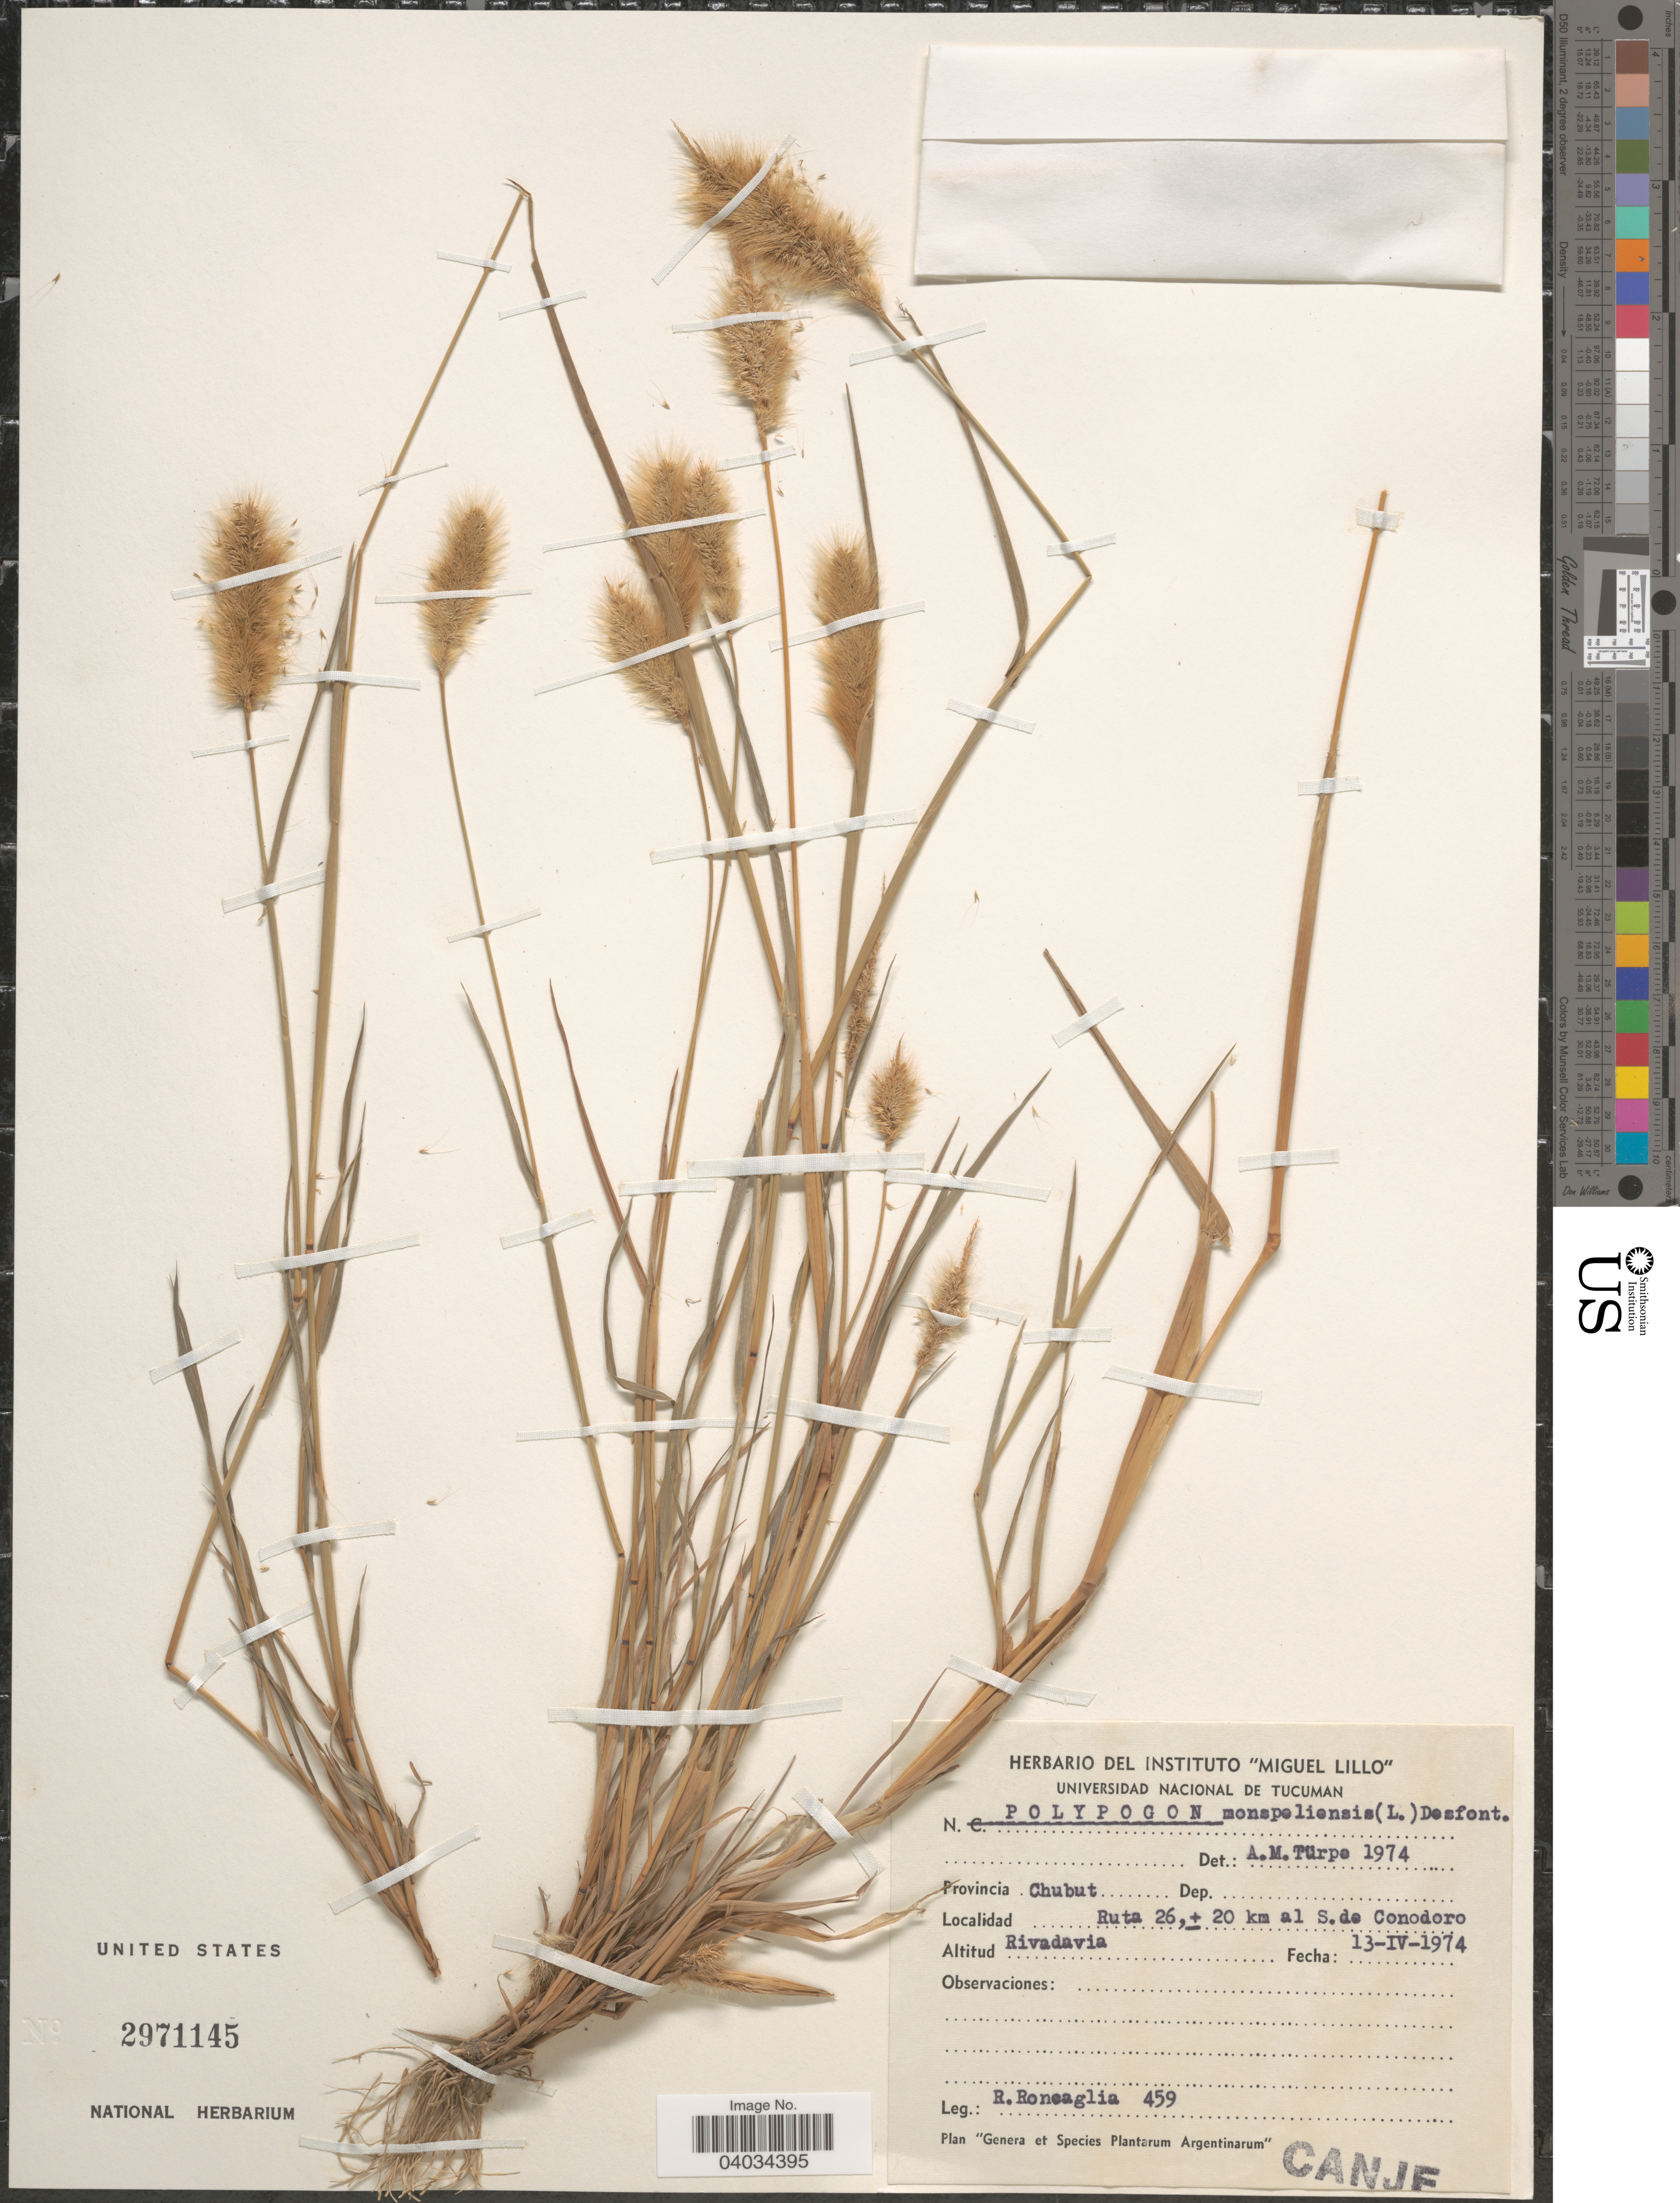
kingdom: Plantae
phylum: Tracheophyta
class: Liliopsida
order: Poales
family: Poaceae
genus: Polypogon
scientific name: Polypogon monspeliensis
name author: (L.) Desf.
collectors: R. Ronoaglia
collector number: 459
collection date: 1974-04-13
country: Argentina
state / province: Chubut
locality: Ruta 26, ± 20 km al S. de Conodoro Rivadavia.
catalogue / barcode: US 2971145